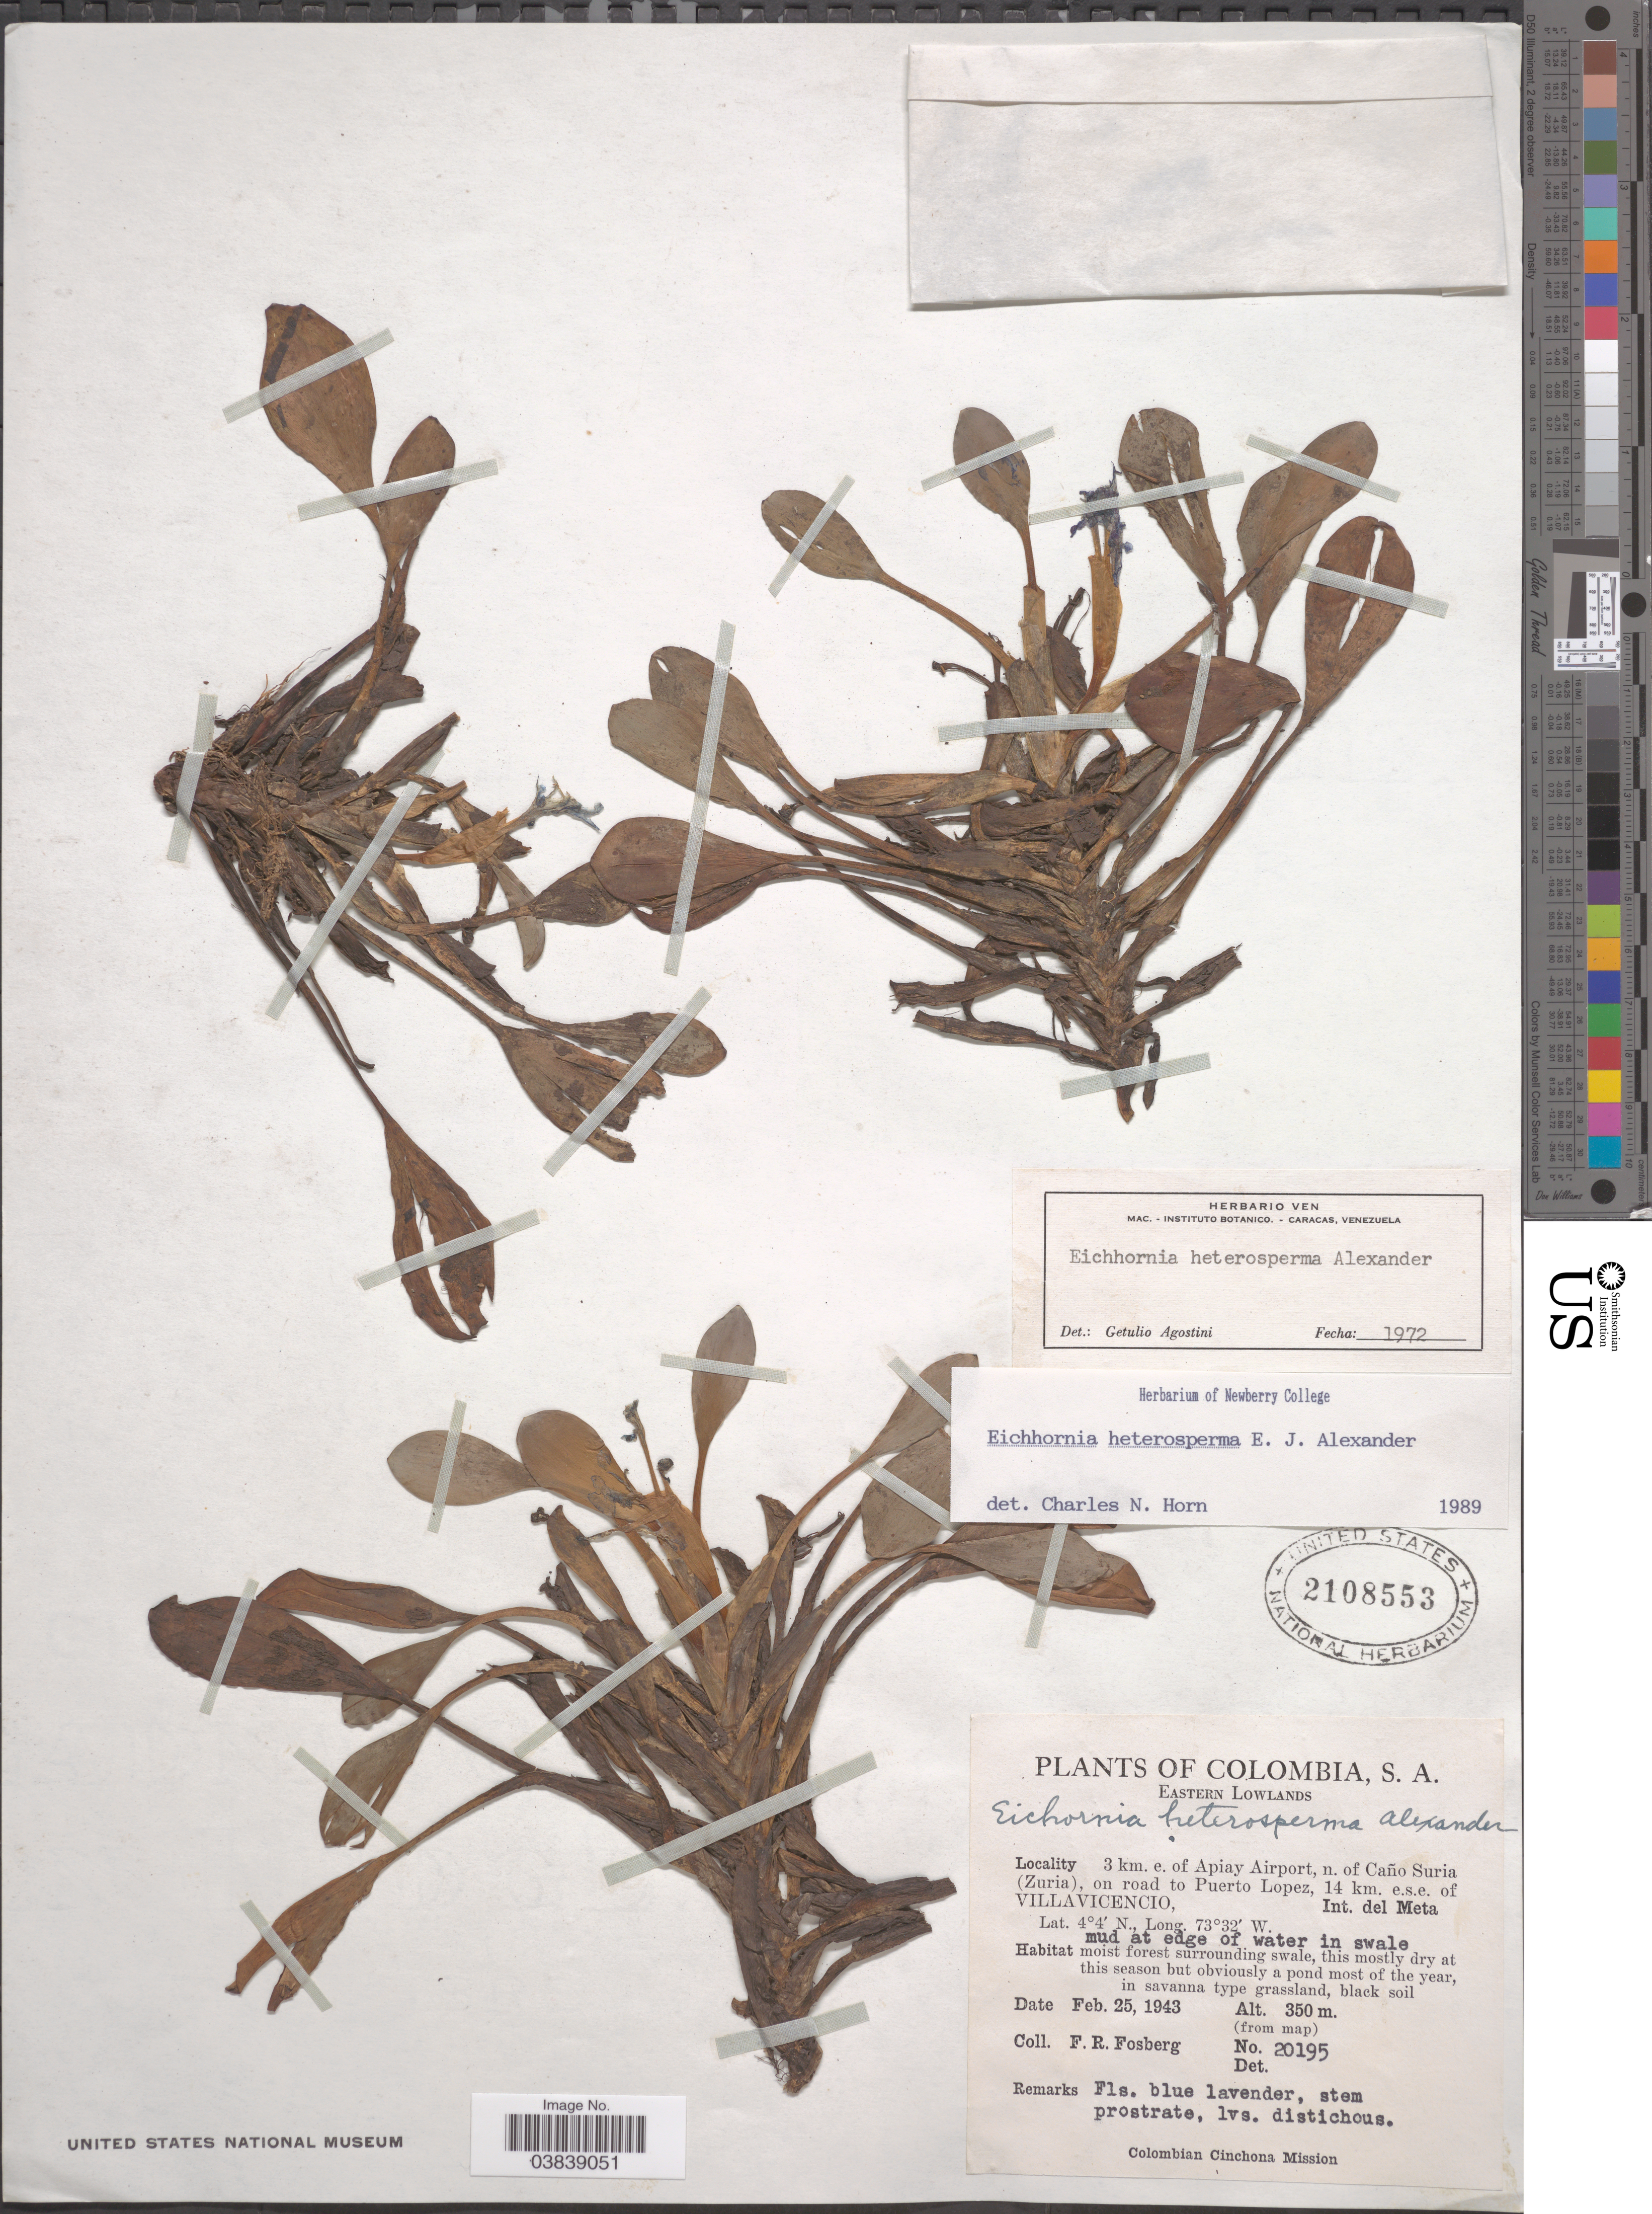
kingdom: Plantae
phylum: Tracheophyta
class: Liliopsida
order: Commelinales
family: Pontederiaceae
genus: Eichhornia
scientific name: Eichhornia heterosperma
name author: Alexander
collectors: F. R. Fosberg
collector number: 20195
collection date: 1943-02-25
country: Colombia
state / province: Meta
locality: Eastern Lowlands. 3 km. e. of Apiay Airport, n. of Caño Suria (Zuria), on road to Puerto Lopez, 14 km. e.s.e. of Villavicencio, Int. del Meta.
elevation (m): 350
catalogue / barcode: US 2108553